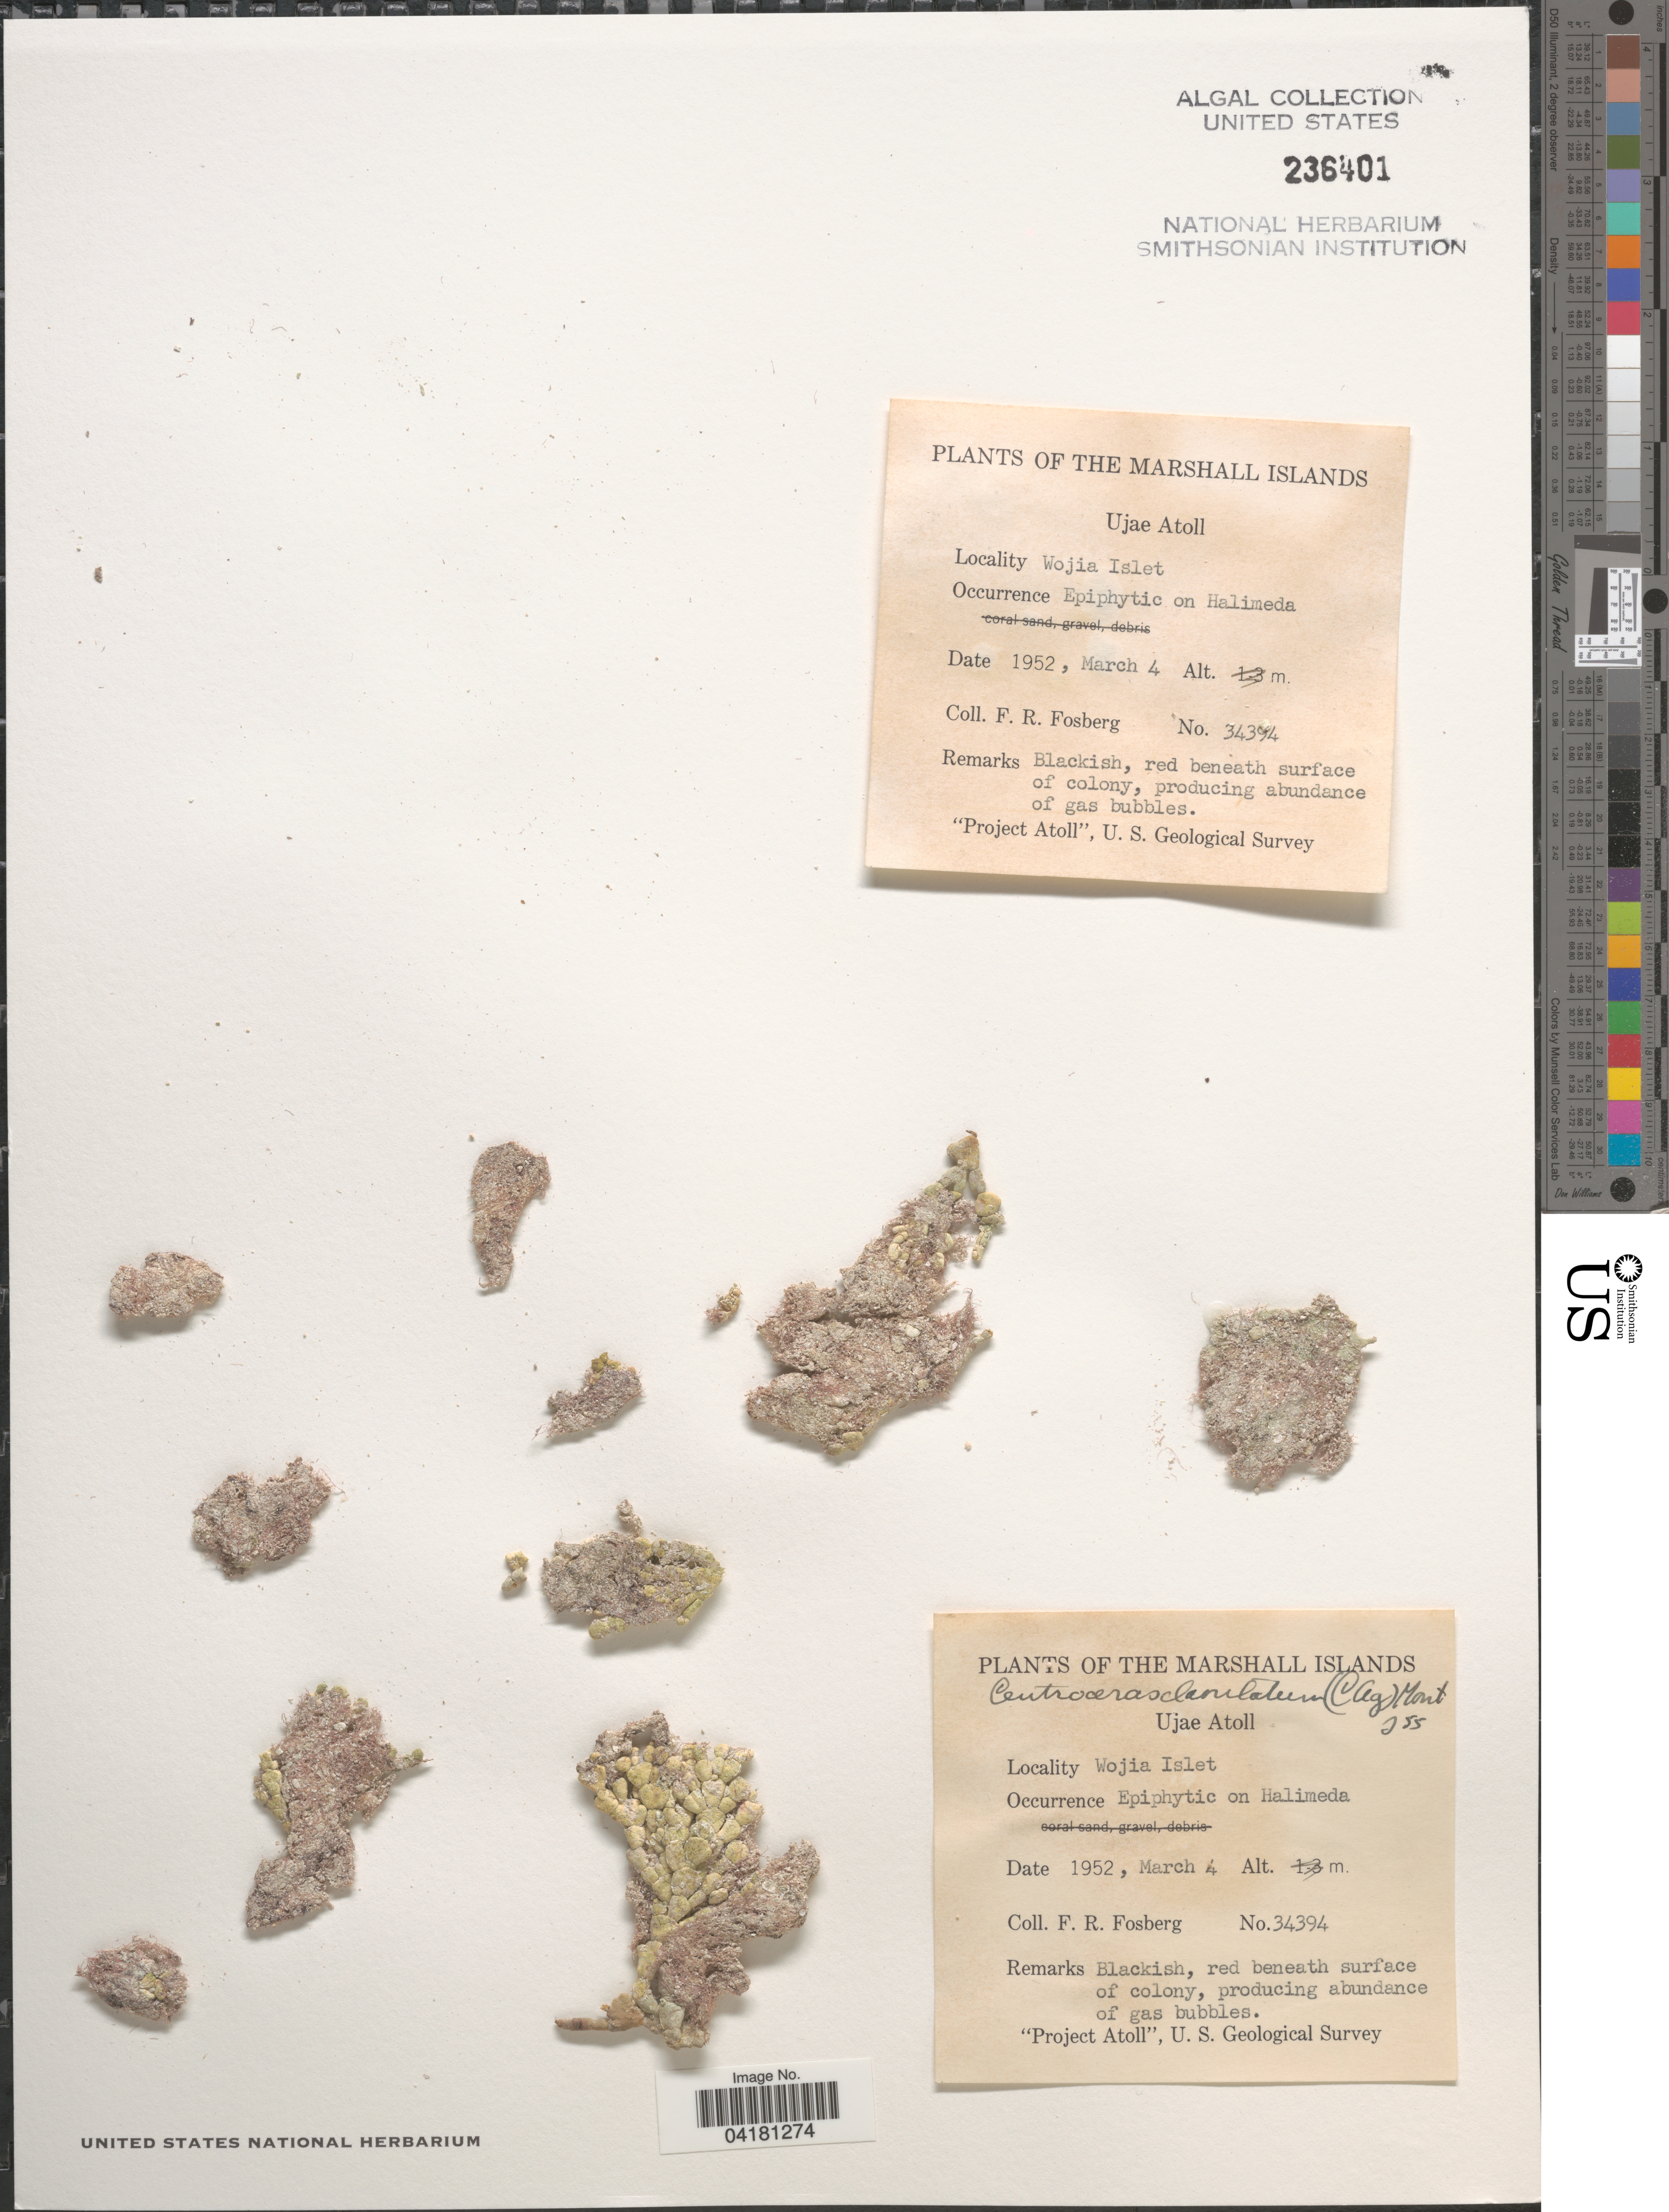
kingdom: Plantae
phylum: Rhodophyta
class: Florideophyceae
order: Ceramiales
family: Ceramiaceae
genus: Centroceras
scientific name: Centroceras clavulatum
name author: (C. Agardh) Mont.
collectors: F. R. Fosberg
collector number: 34394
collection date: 1952-03-04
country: Marshall Islands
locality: Ujae Atoll. Wojia Islet. "Project Atoll", U. S. Geological Survey.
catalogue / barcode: US 236401